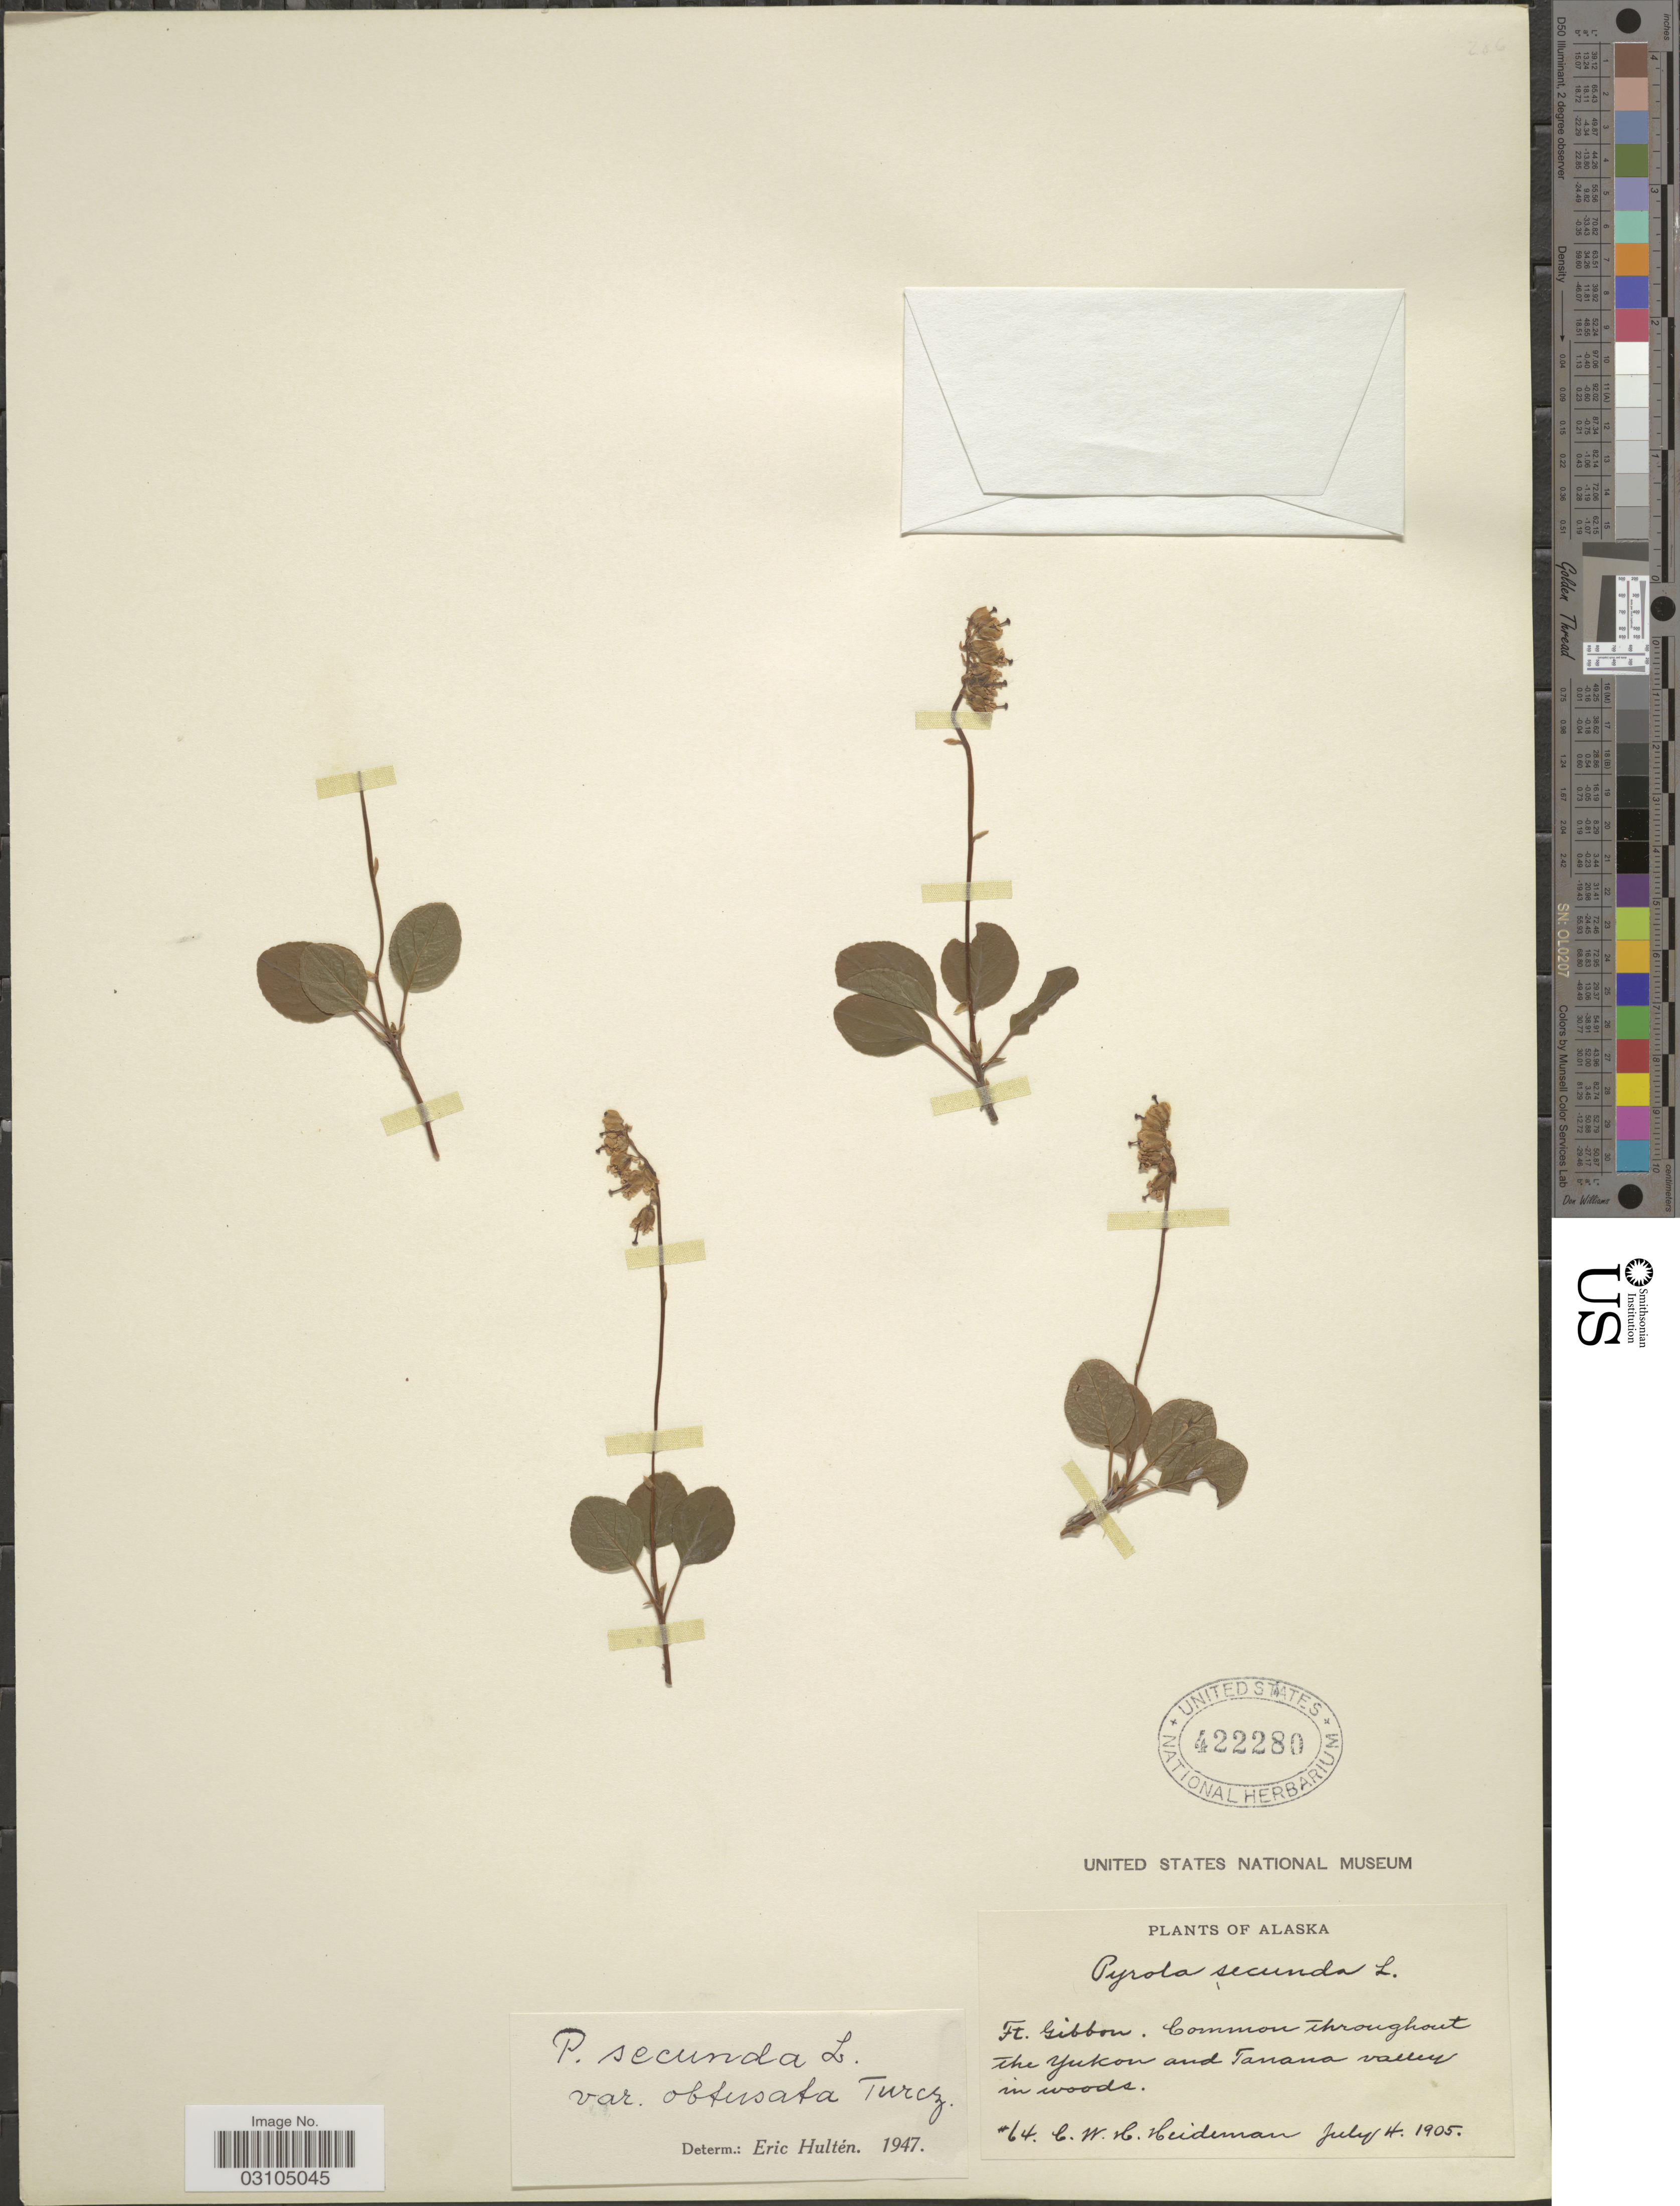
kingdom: Plantae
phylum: Tracheophyta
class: Magnoliopsida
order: Ericales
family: Ericaceae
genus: Orthilia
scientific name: Orthilia secunda var. obtusata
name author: (Turcz.) House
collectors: C. Heideman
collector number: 64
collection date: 1905-07-04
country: United States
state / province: Alaska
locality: Ft. Gibbon, Common throughout the Yukon and Tanana valley in woods.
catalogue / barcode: US 422280